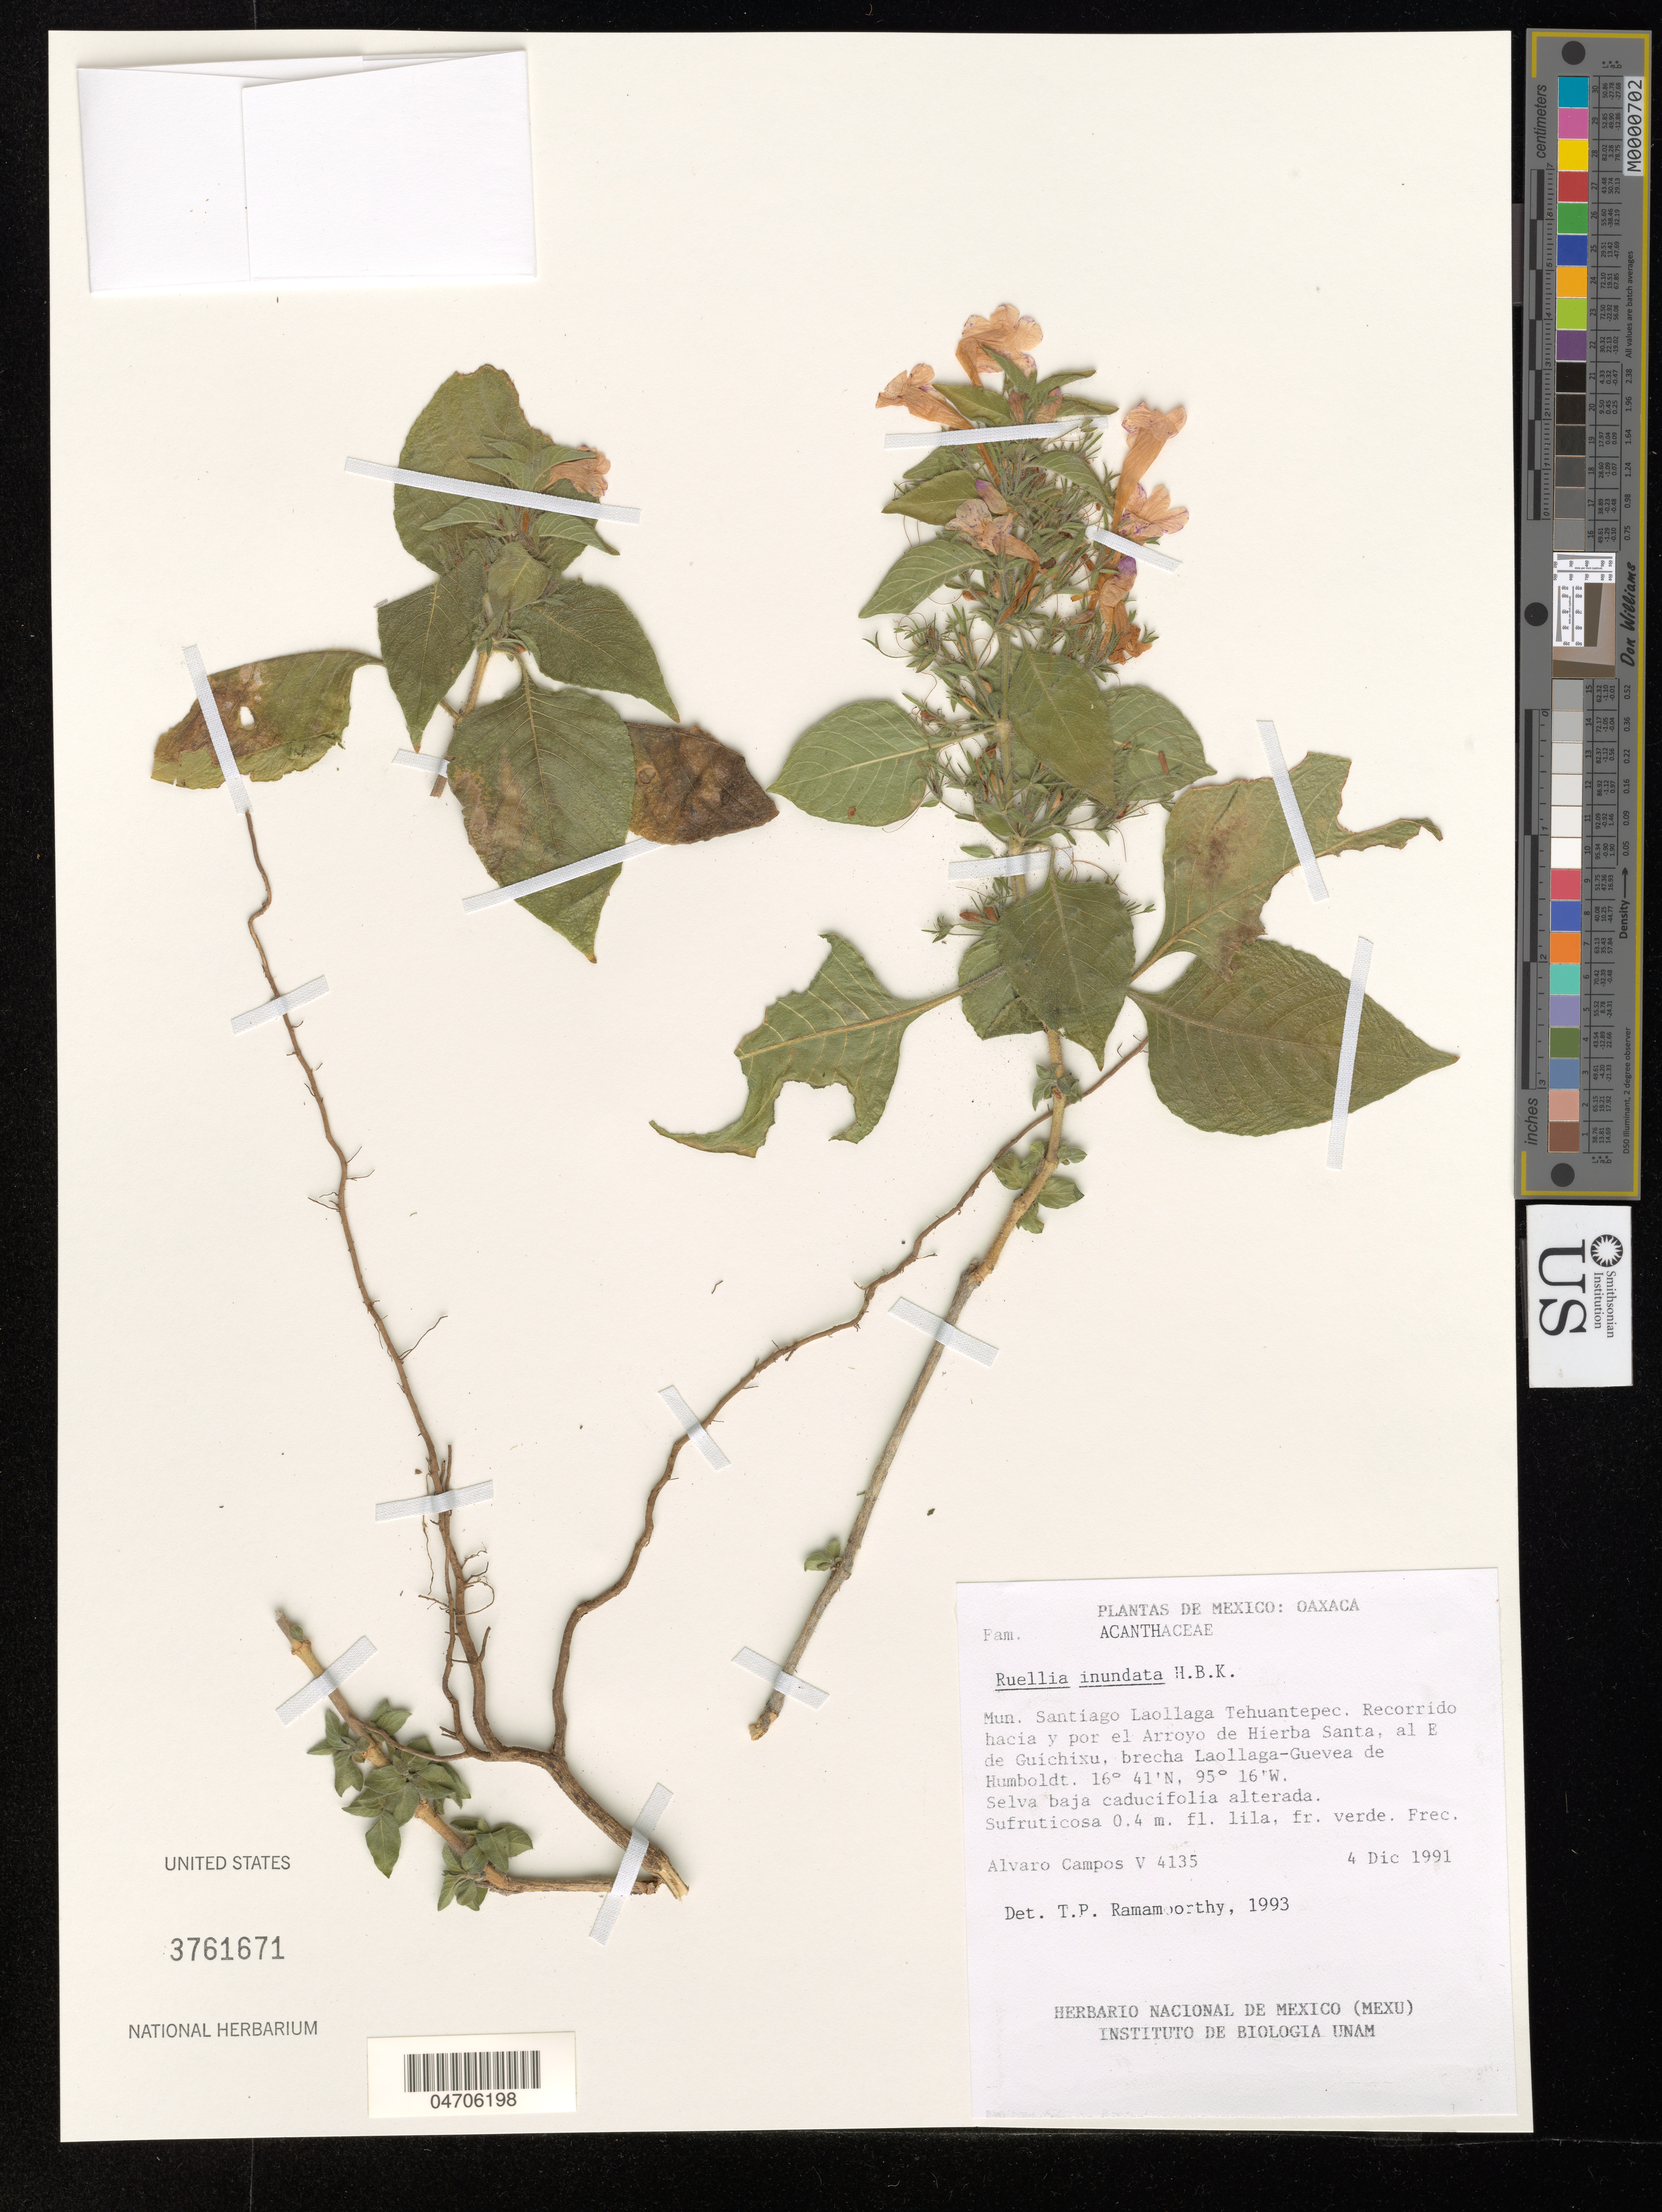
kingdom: Plantae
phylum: Tracheophyta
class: Magnoliopsida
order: Lamiales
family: Acanthaceae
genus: Ruellia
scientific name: Ruellia inundata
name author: Kunth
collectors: A. Campos V.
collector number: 4135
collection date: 1991-12-04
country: Mexico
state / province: Oaxaca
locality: Mun. Santiago Laollaga Tehuantepec. Recorrido hacia y por el Arroyo de Hierba Santa, al E de Guichixu, brecha Laollaga-Guevea de Humboldt.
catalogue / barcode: US 3761671